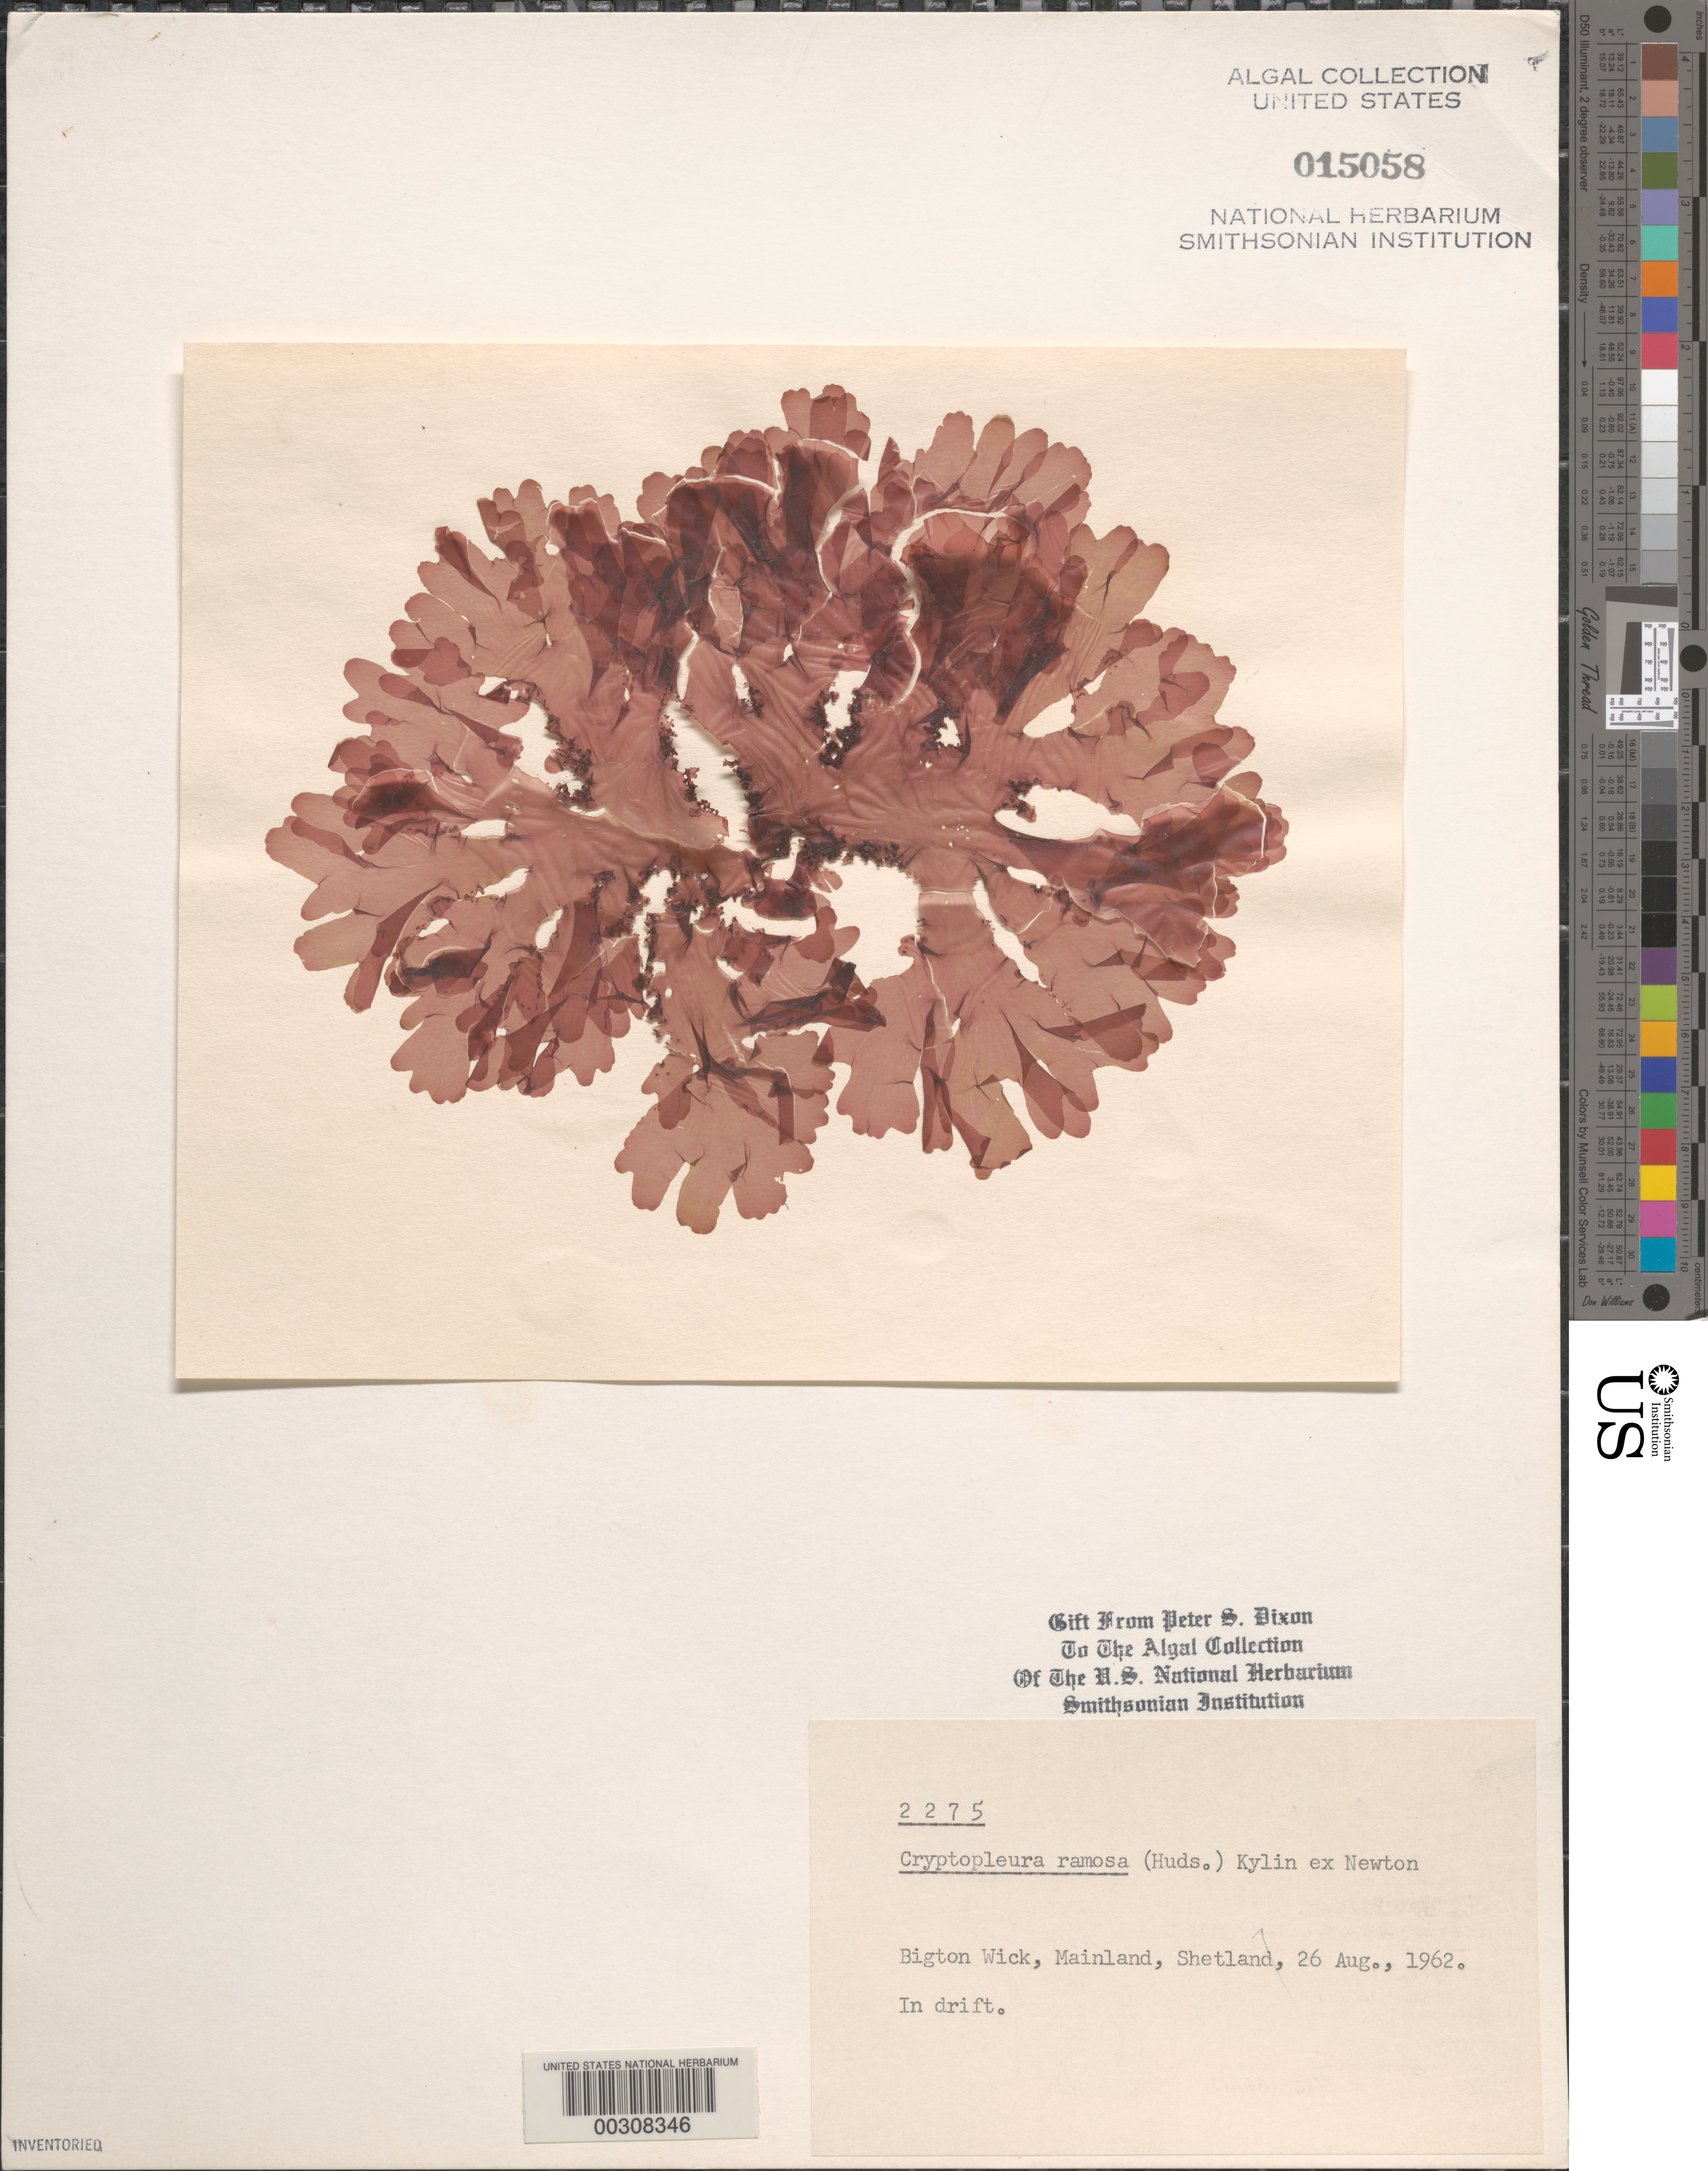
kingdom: Plantae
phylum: Rhodophyta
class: Florideophyceae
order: Ceramiales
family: Delesseriaceae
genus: Cryptopleura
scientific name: Cryptopleura ramosa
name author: (Huds.) L.M. Newton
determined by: Dixon, P. S.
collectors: P. S. Dixon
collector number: PSD 2275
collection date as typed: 26 Aug 1962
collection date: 1962-08-26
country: United Kingdom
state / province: Scotland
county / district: Shetland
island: Mainland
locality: Bigton Wick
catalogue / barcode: US 15058